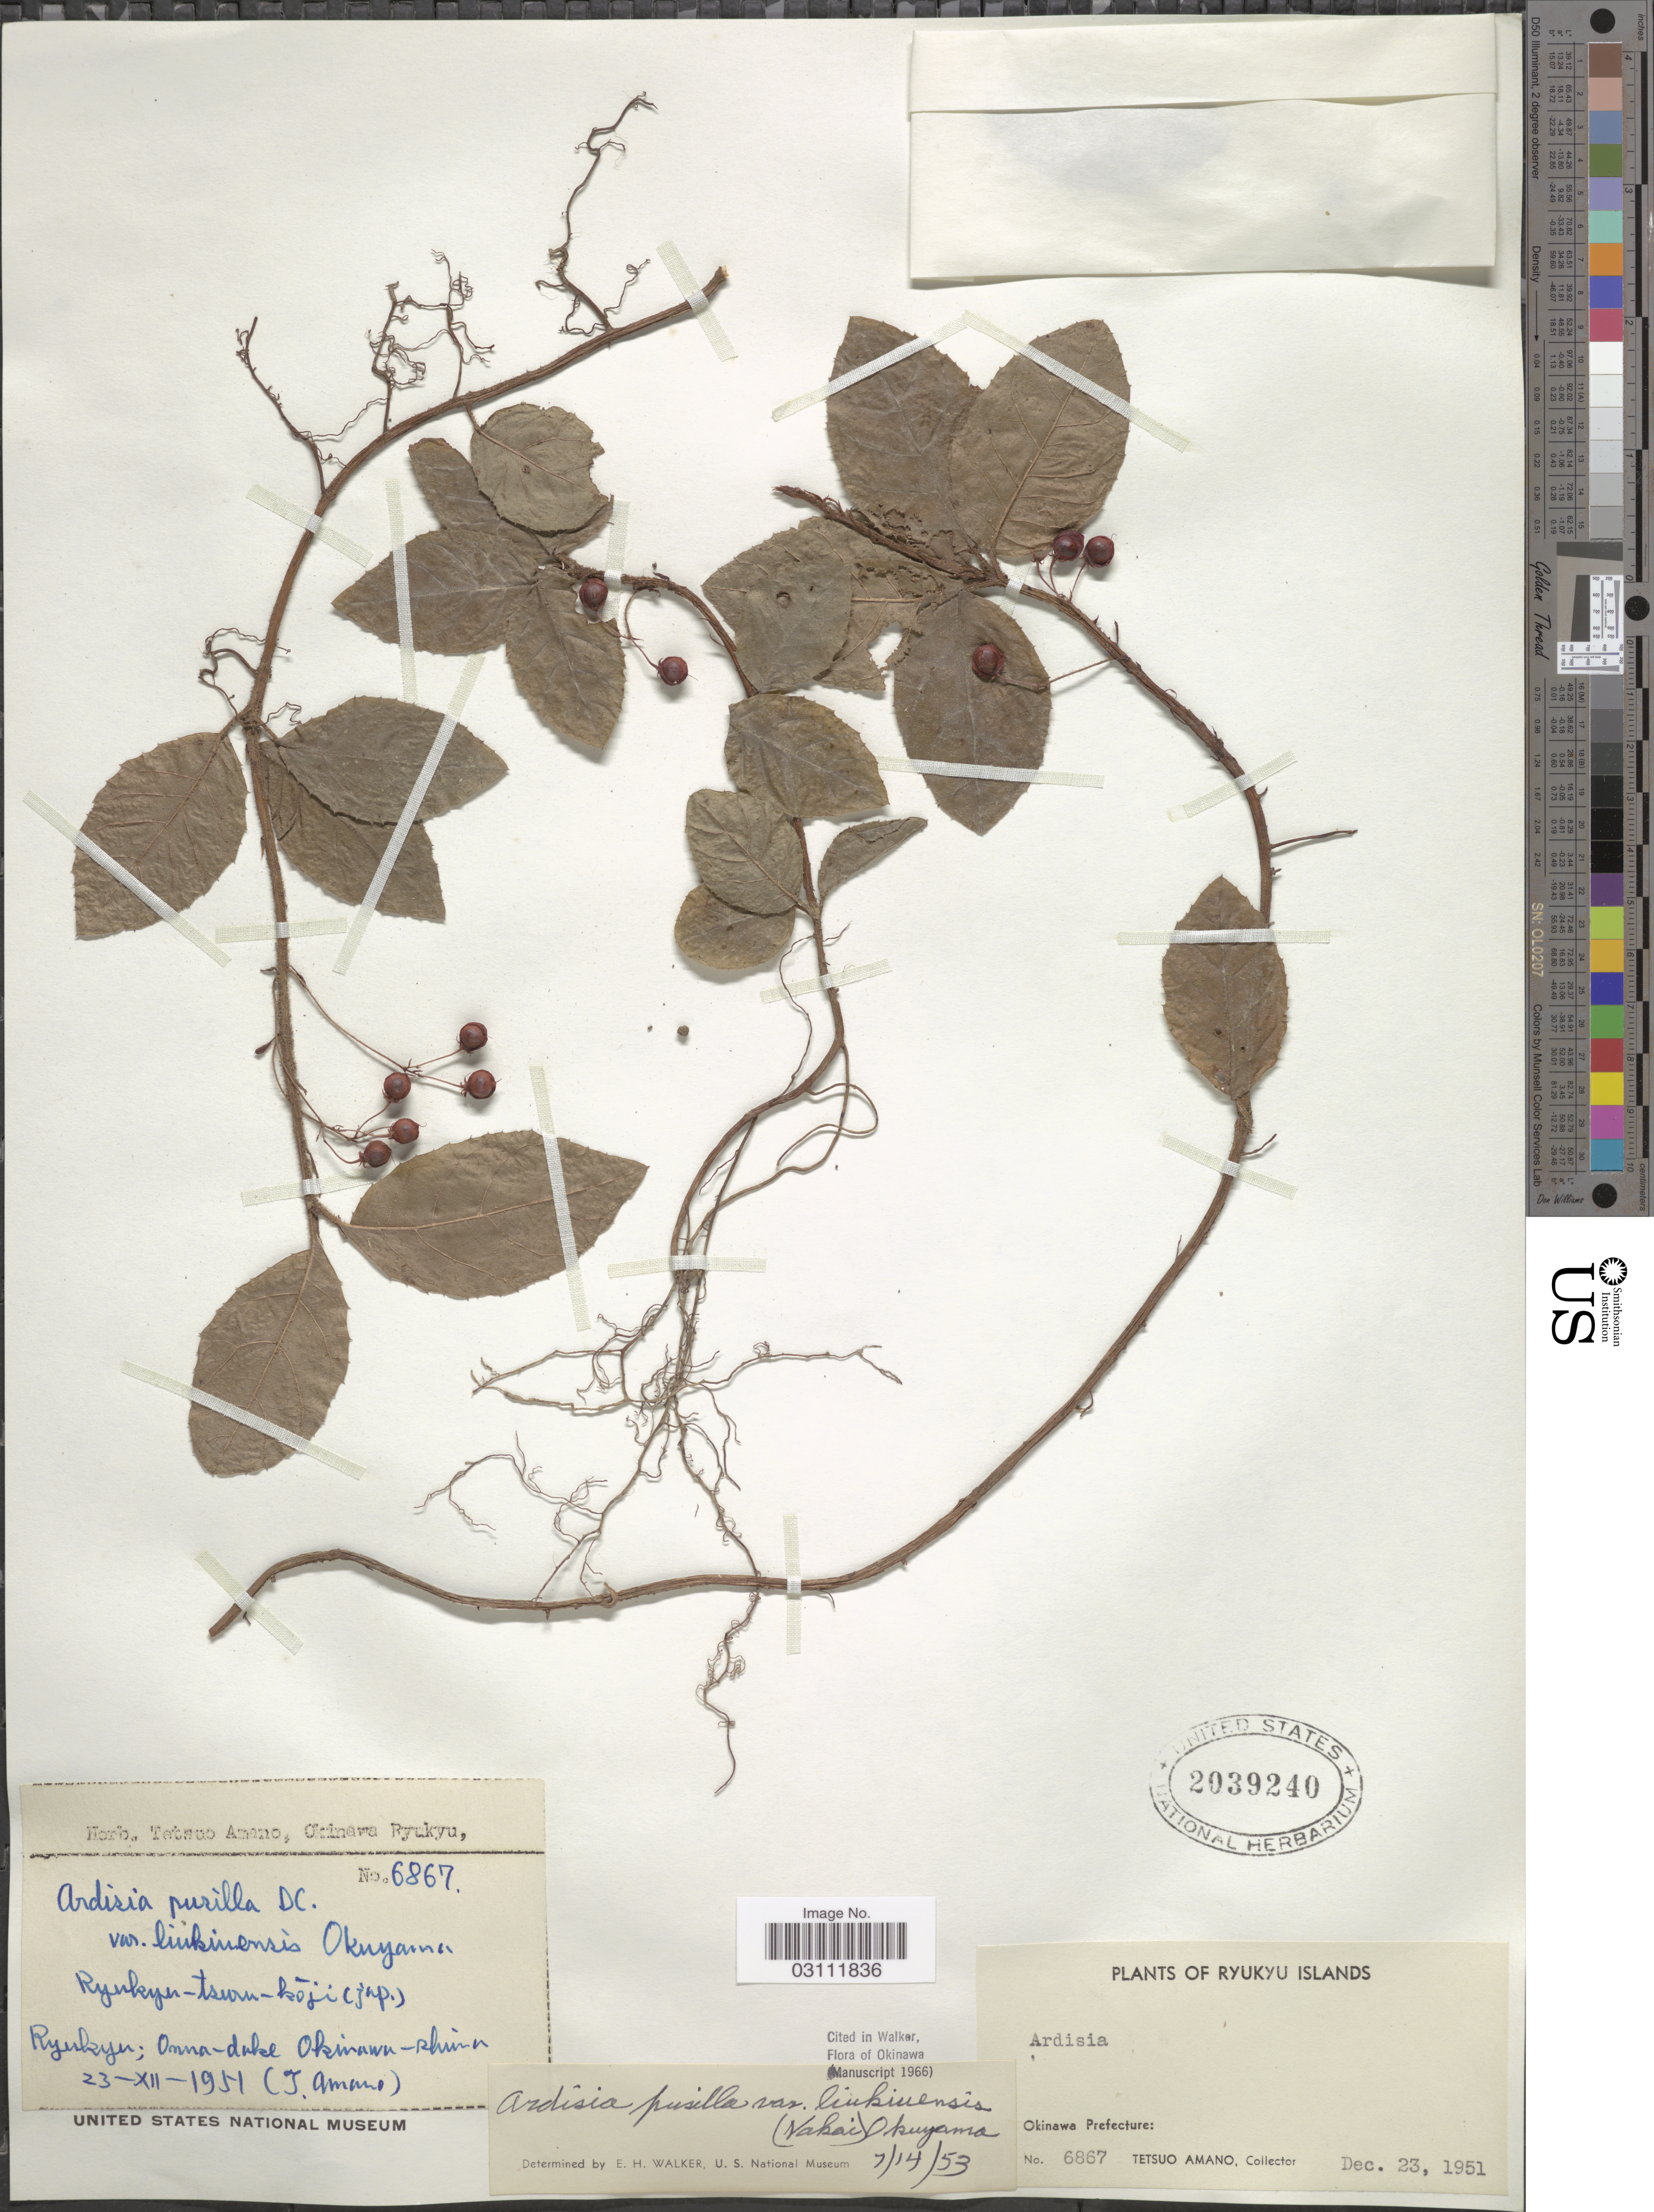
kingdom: Plantae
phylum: Tracheophyta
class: Magnoliopsida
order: Ericales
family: Primulaceae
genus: Ardisia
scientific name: Ardisia pusilla var. liukiuensis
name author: (Nakai) Okuyama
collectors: T. Amano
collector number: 6867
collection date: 1951-12-23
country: Japan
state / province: Okinawa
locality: Ryukyu Islands; Omna-dake Okinawa-shima.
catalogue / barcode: US 2039240